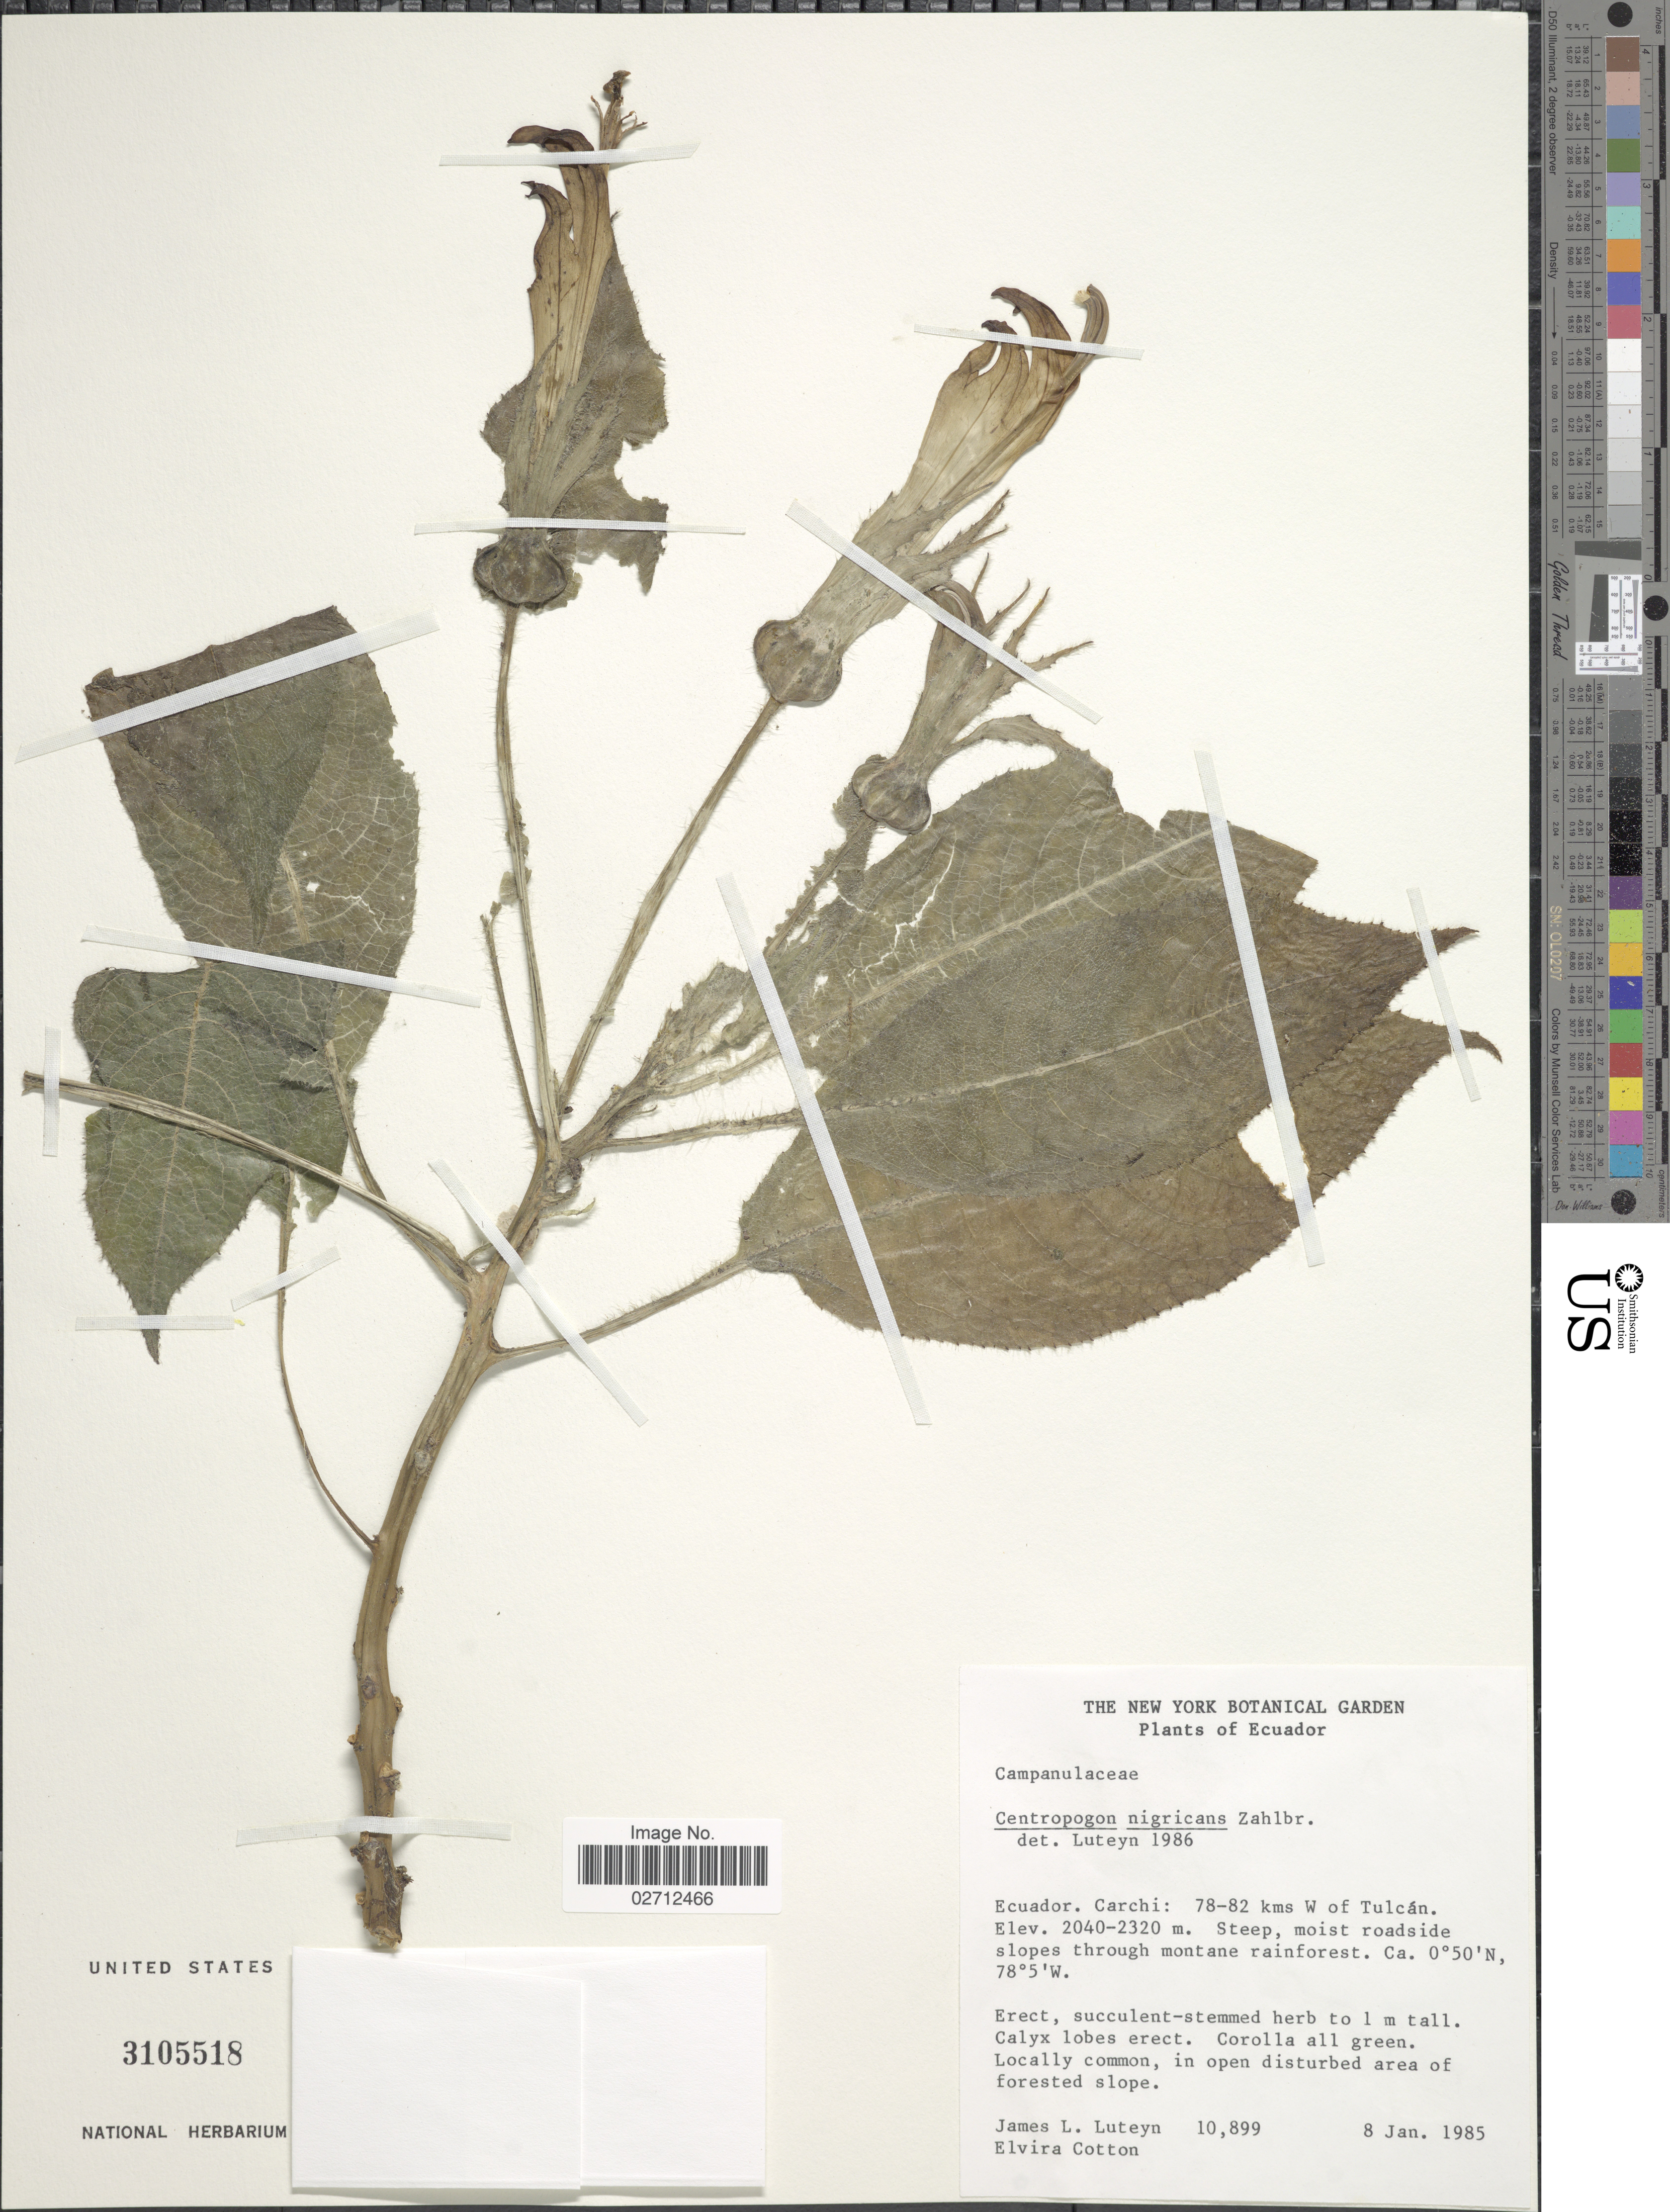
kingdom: Plantae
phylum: Tracheophyta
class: Magnoliopsida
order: Asterales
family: Campanulaceae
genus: Centropogon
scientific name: Centropogon nigricans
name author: Zahlbr.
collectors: J. L. Luteyn & E. Cotton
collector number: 10899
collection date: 1985-01-08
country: Ecuador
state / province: Carchi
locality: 78-82 kms W of Tulcán. Steep, moist roadside slope through montane rainforest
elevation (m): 2040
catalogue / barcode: US 3105518